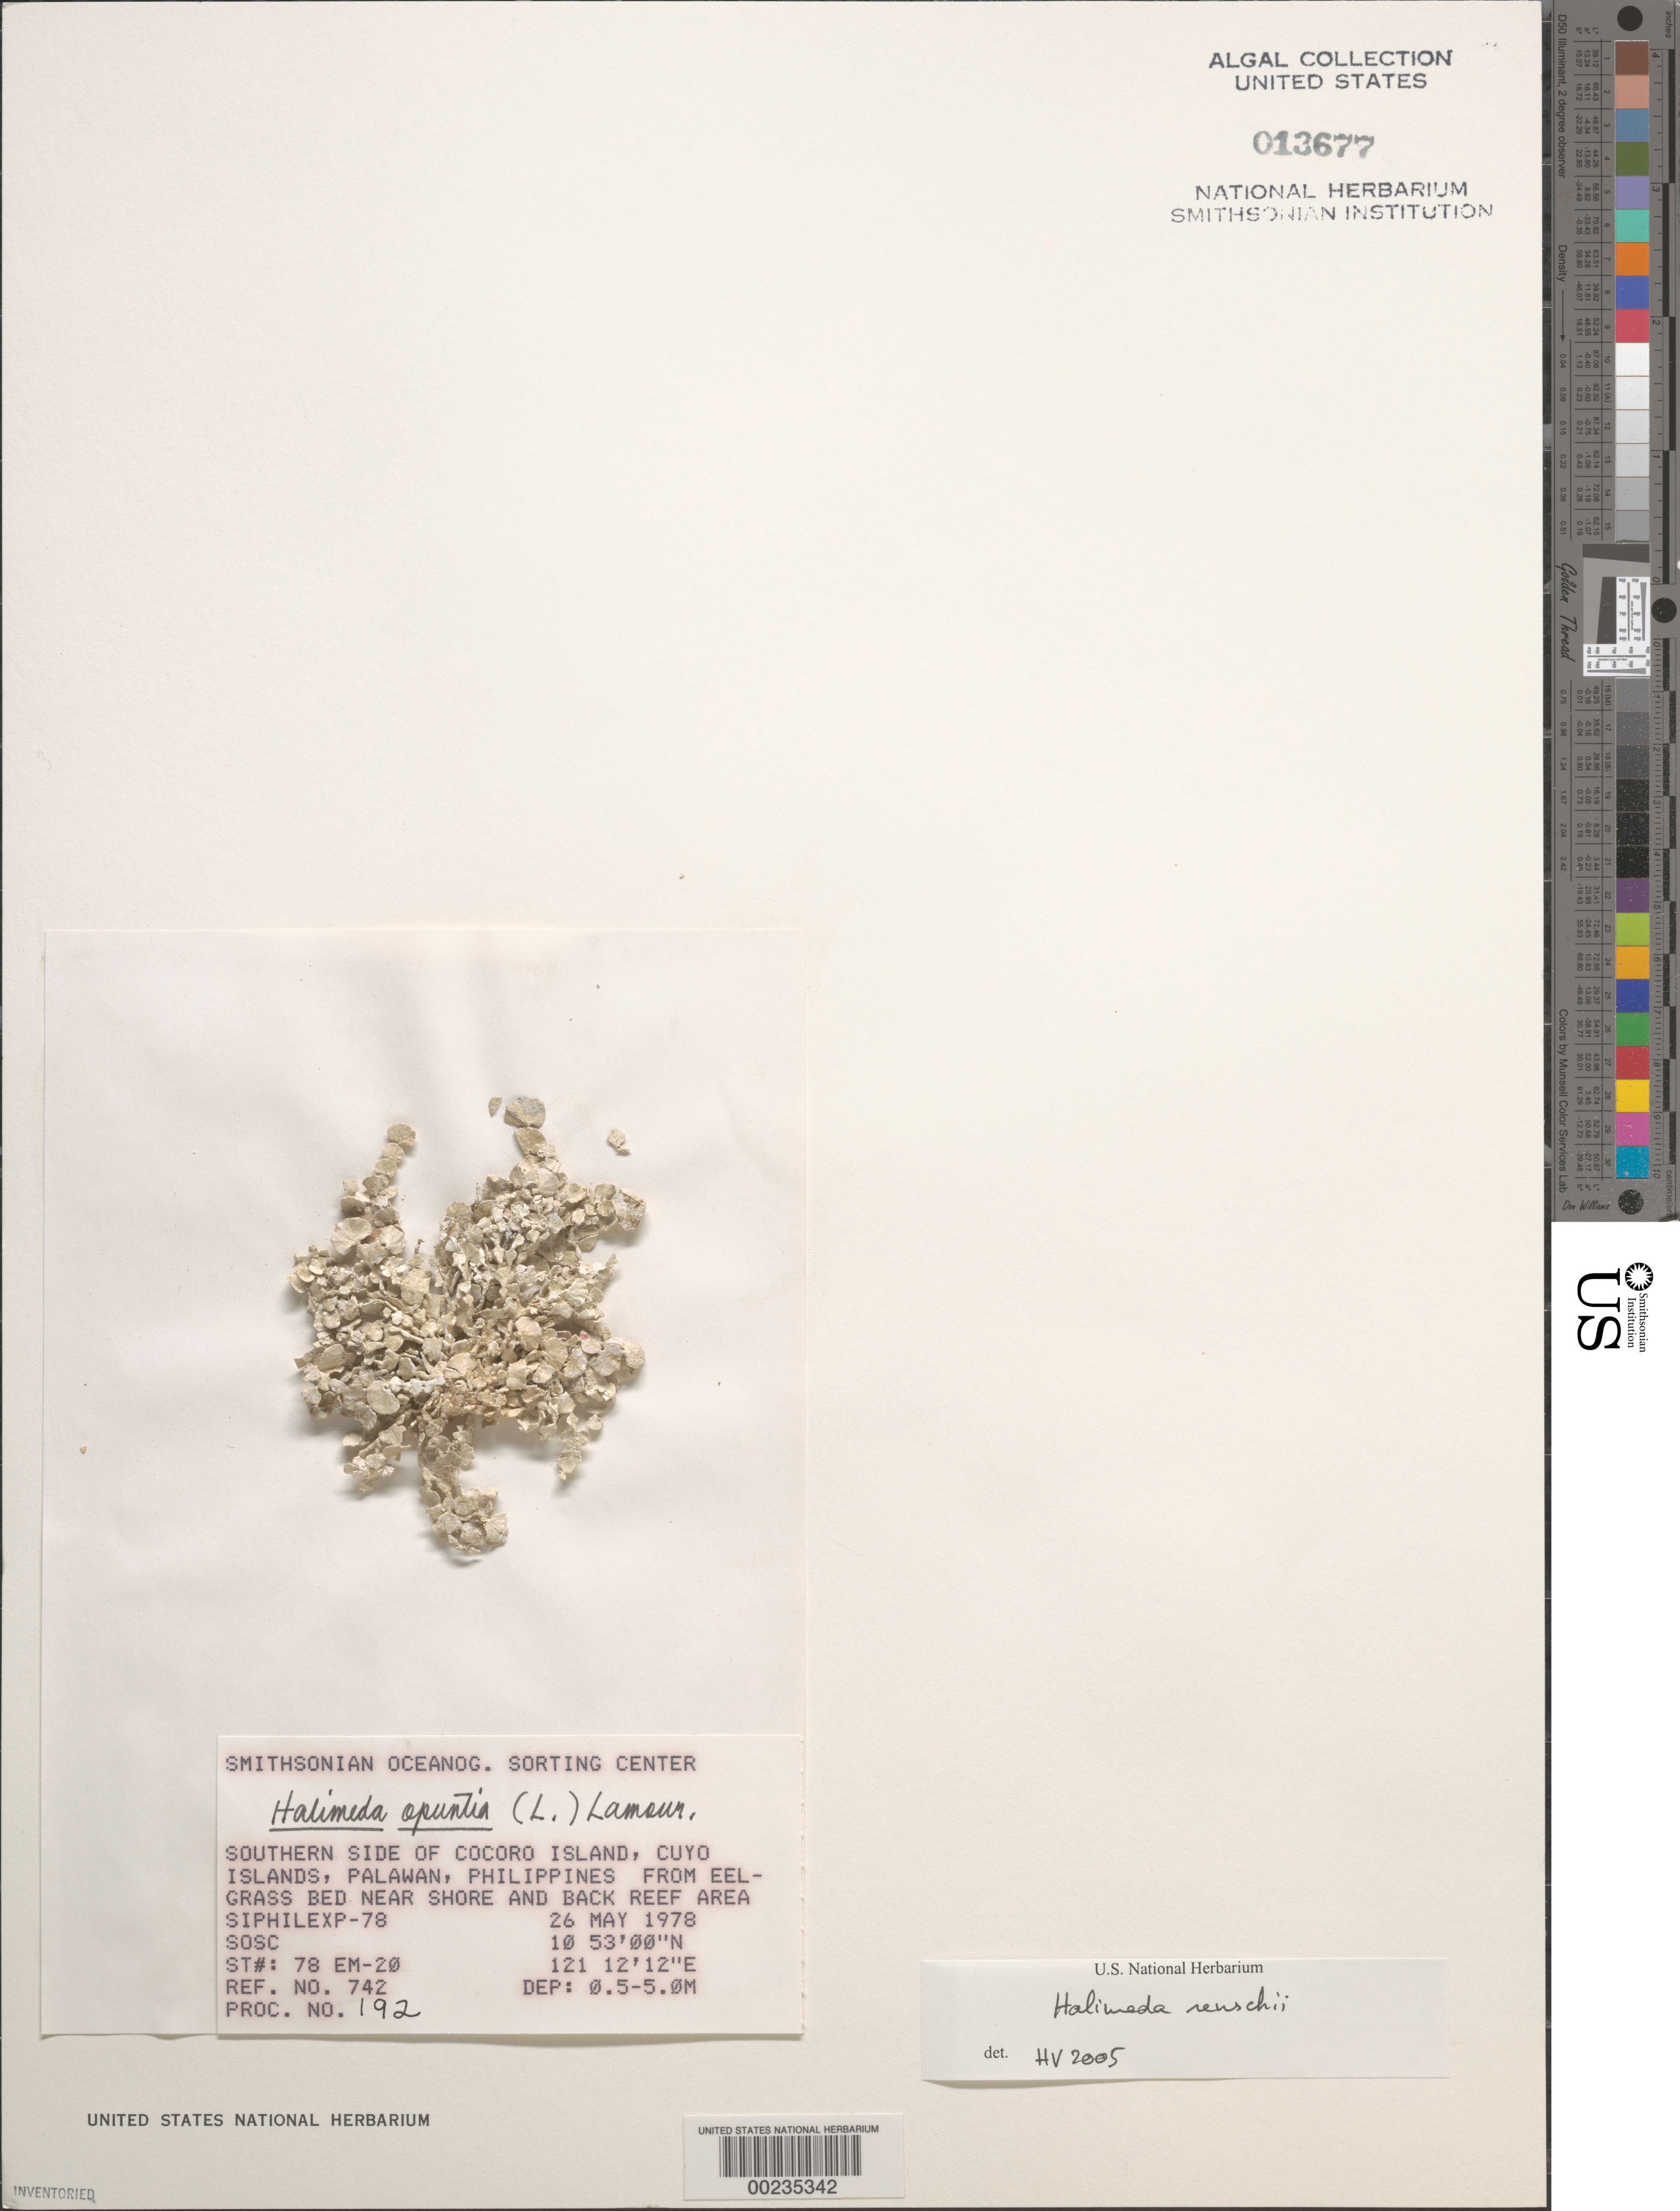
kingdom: Plantae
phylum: Chlorophyta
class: Ulvophyceae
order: Bryopsidales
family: Halimedaceae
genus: Halimeda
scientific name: Halimeda renschii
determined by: Verbruggen, H.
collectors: SOSC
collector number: Station 78 EM-20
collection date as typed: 26 May 1978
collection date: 1978-05-26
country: Philippines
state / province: Mimaropa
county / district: Palawan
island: Cocoro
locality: Southern side of island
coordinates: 10 53' 00" N, 121 12' 12" E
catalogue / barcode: US 13677